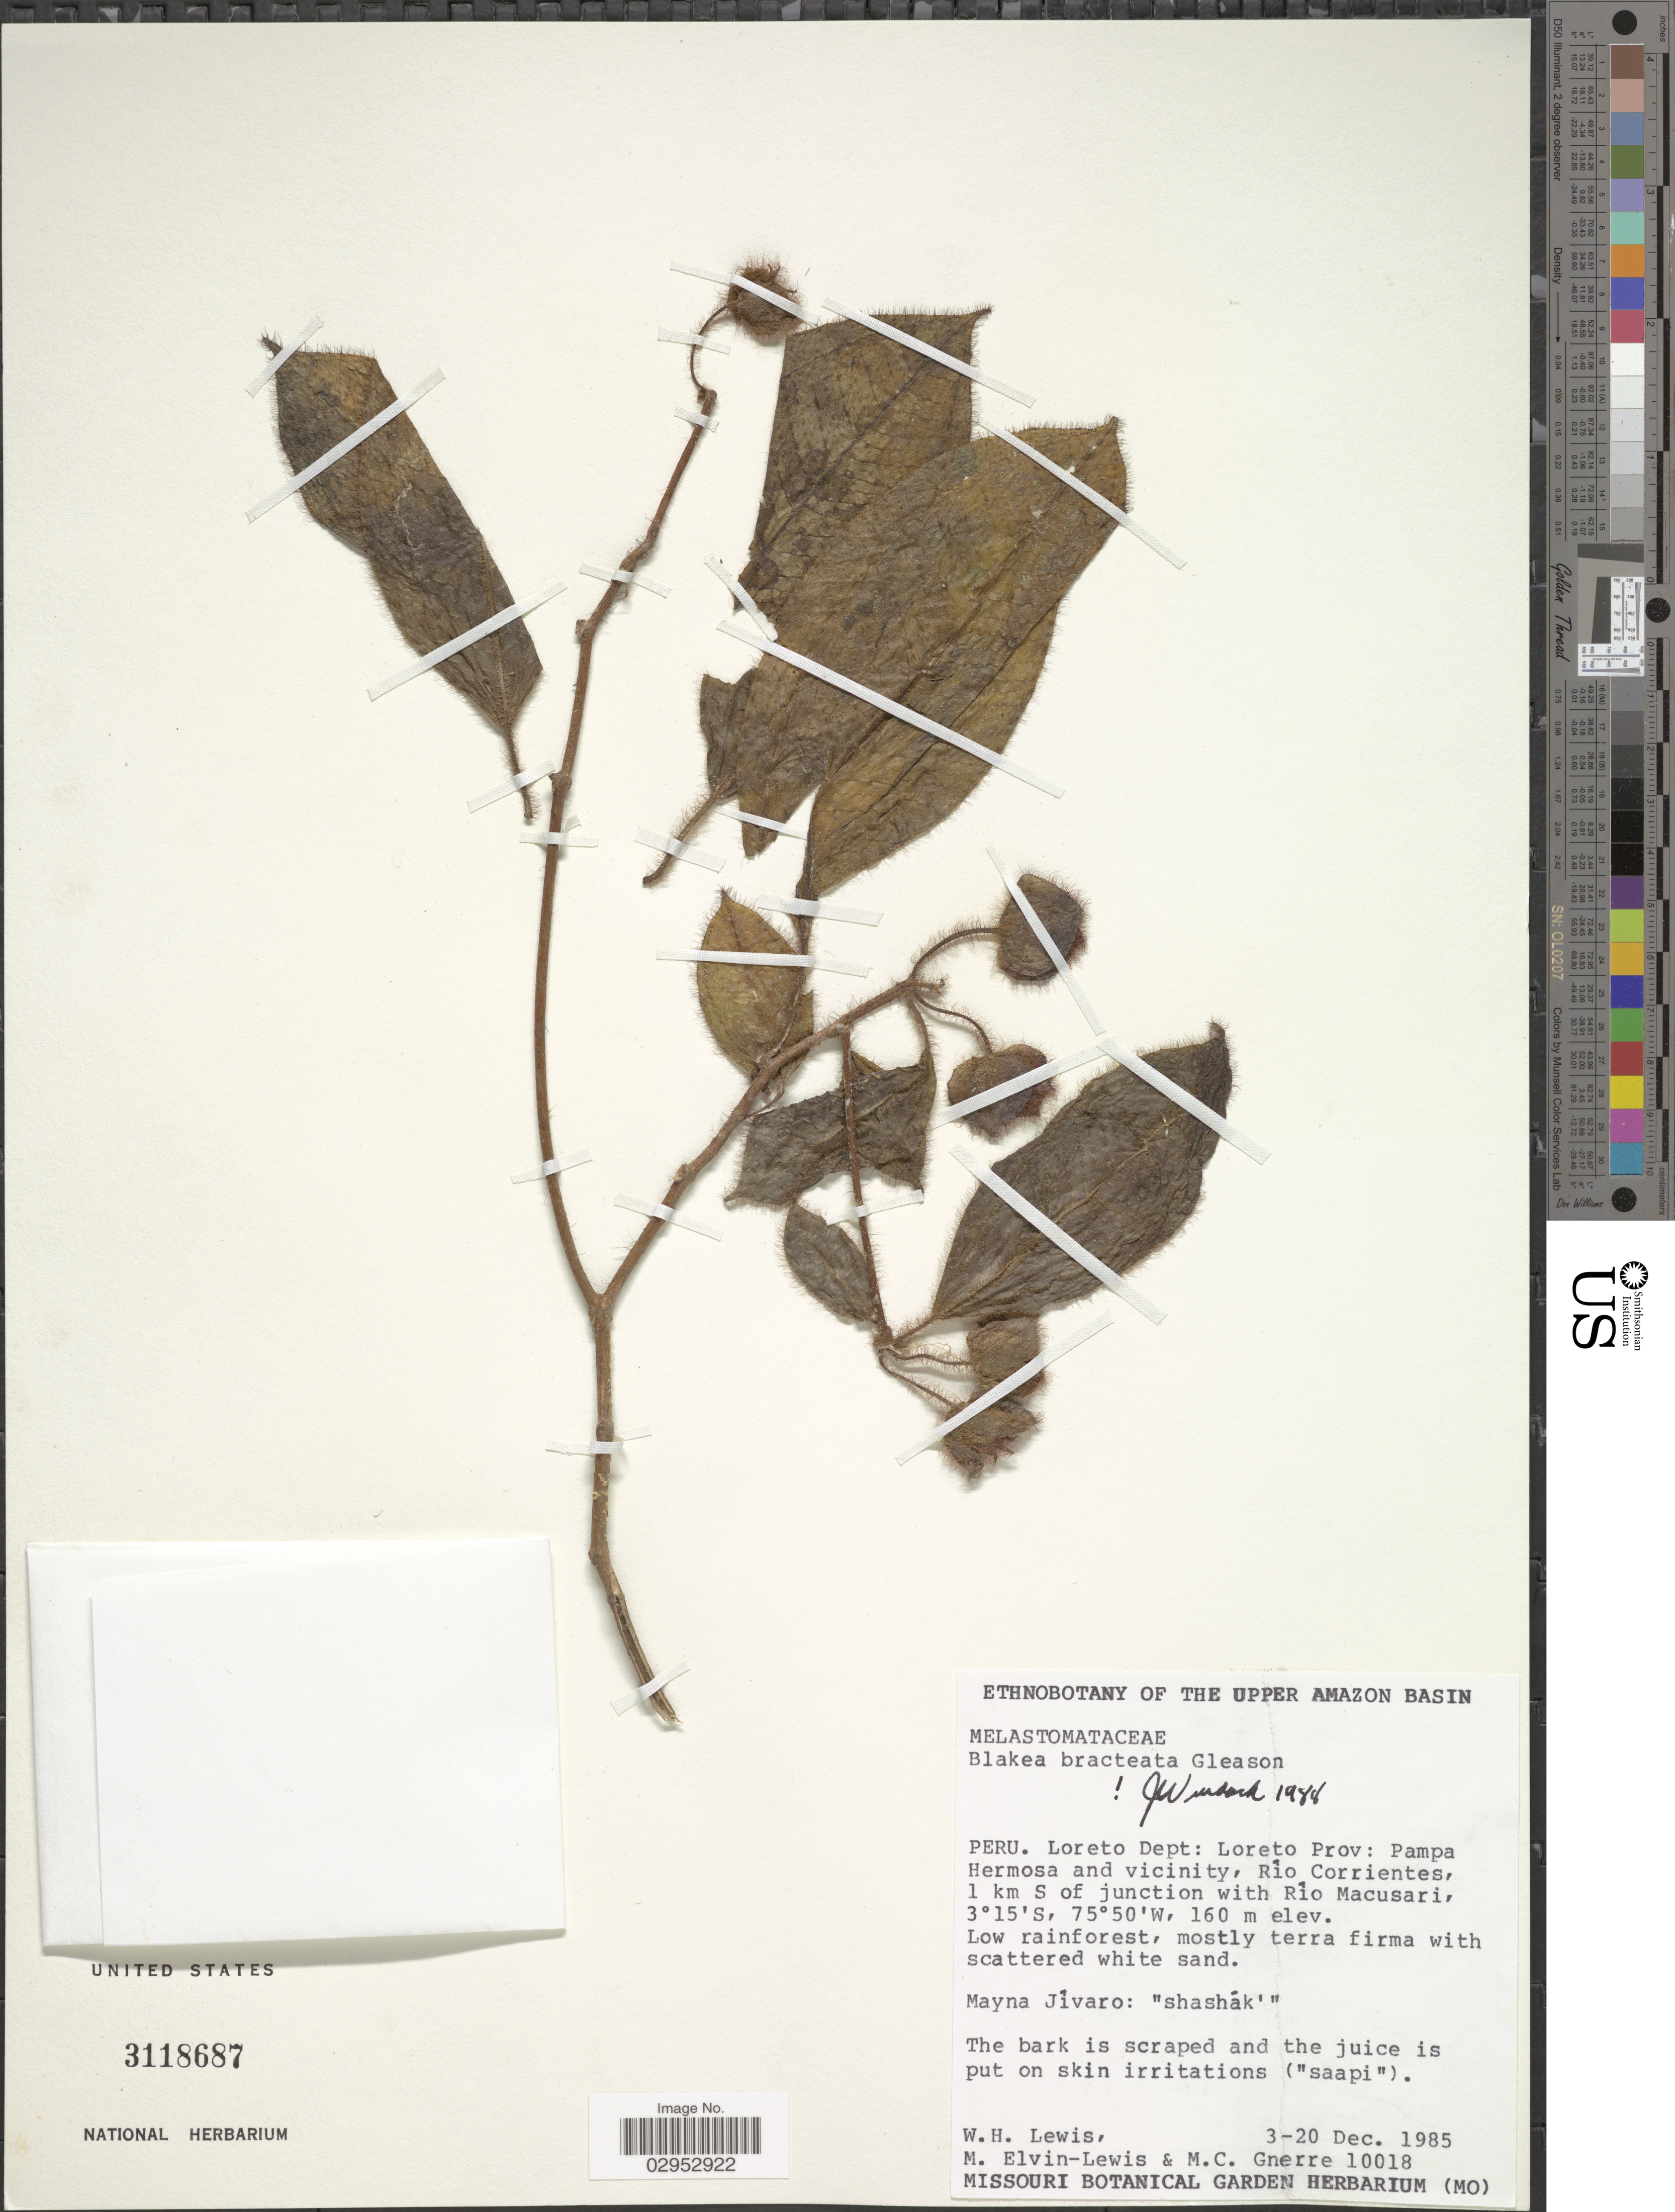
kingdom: Plantae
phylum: Tracheophyta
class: Magnoliopsida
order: Myrtales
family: Melastomataceae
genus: Blakea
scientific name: Blakea bracteata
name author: Gleason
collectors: W. H. Lewis, M. Elvin-Lewis & M. Gnerre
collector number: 10018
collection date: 1985-12-03/1985-12-20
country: Peru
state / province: Loreto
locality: Loreto Dept: Loreto Prov: Pampa Hermosa and vicinity, Río Corrientes, 1 km S of junction with Rio Macusari.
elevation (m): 160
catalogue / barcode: US 3118687